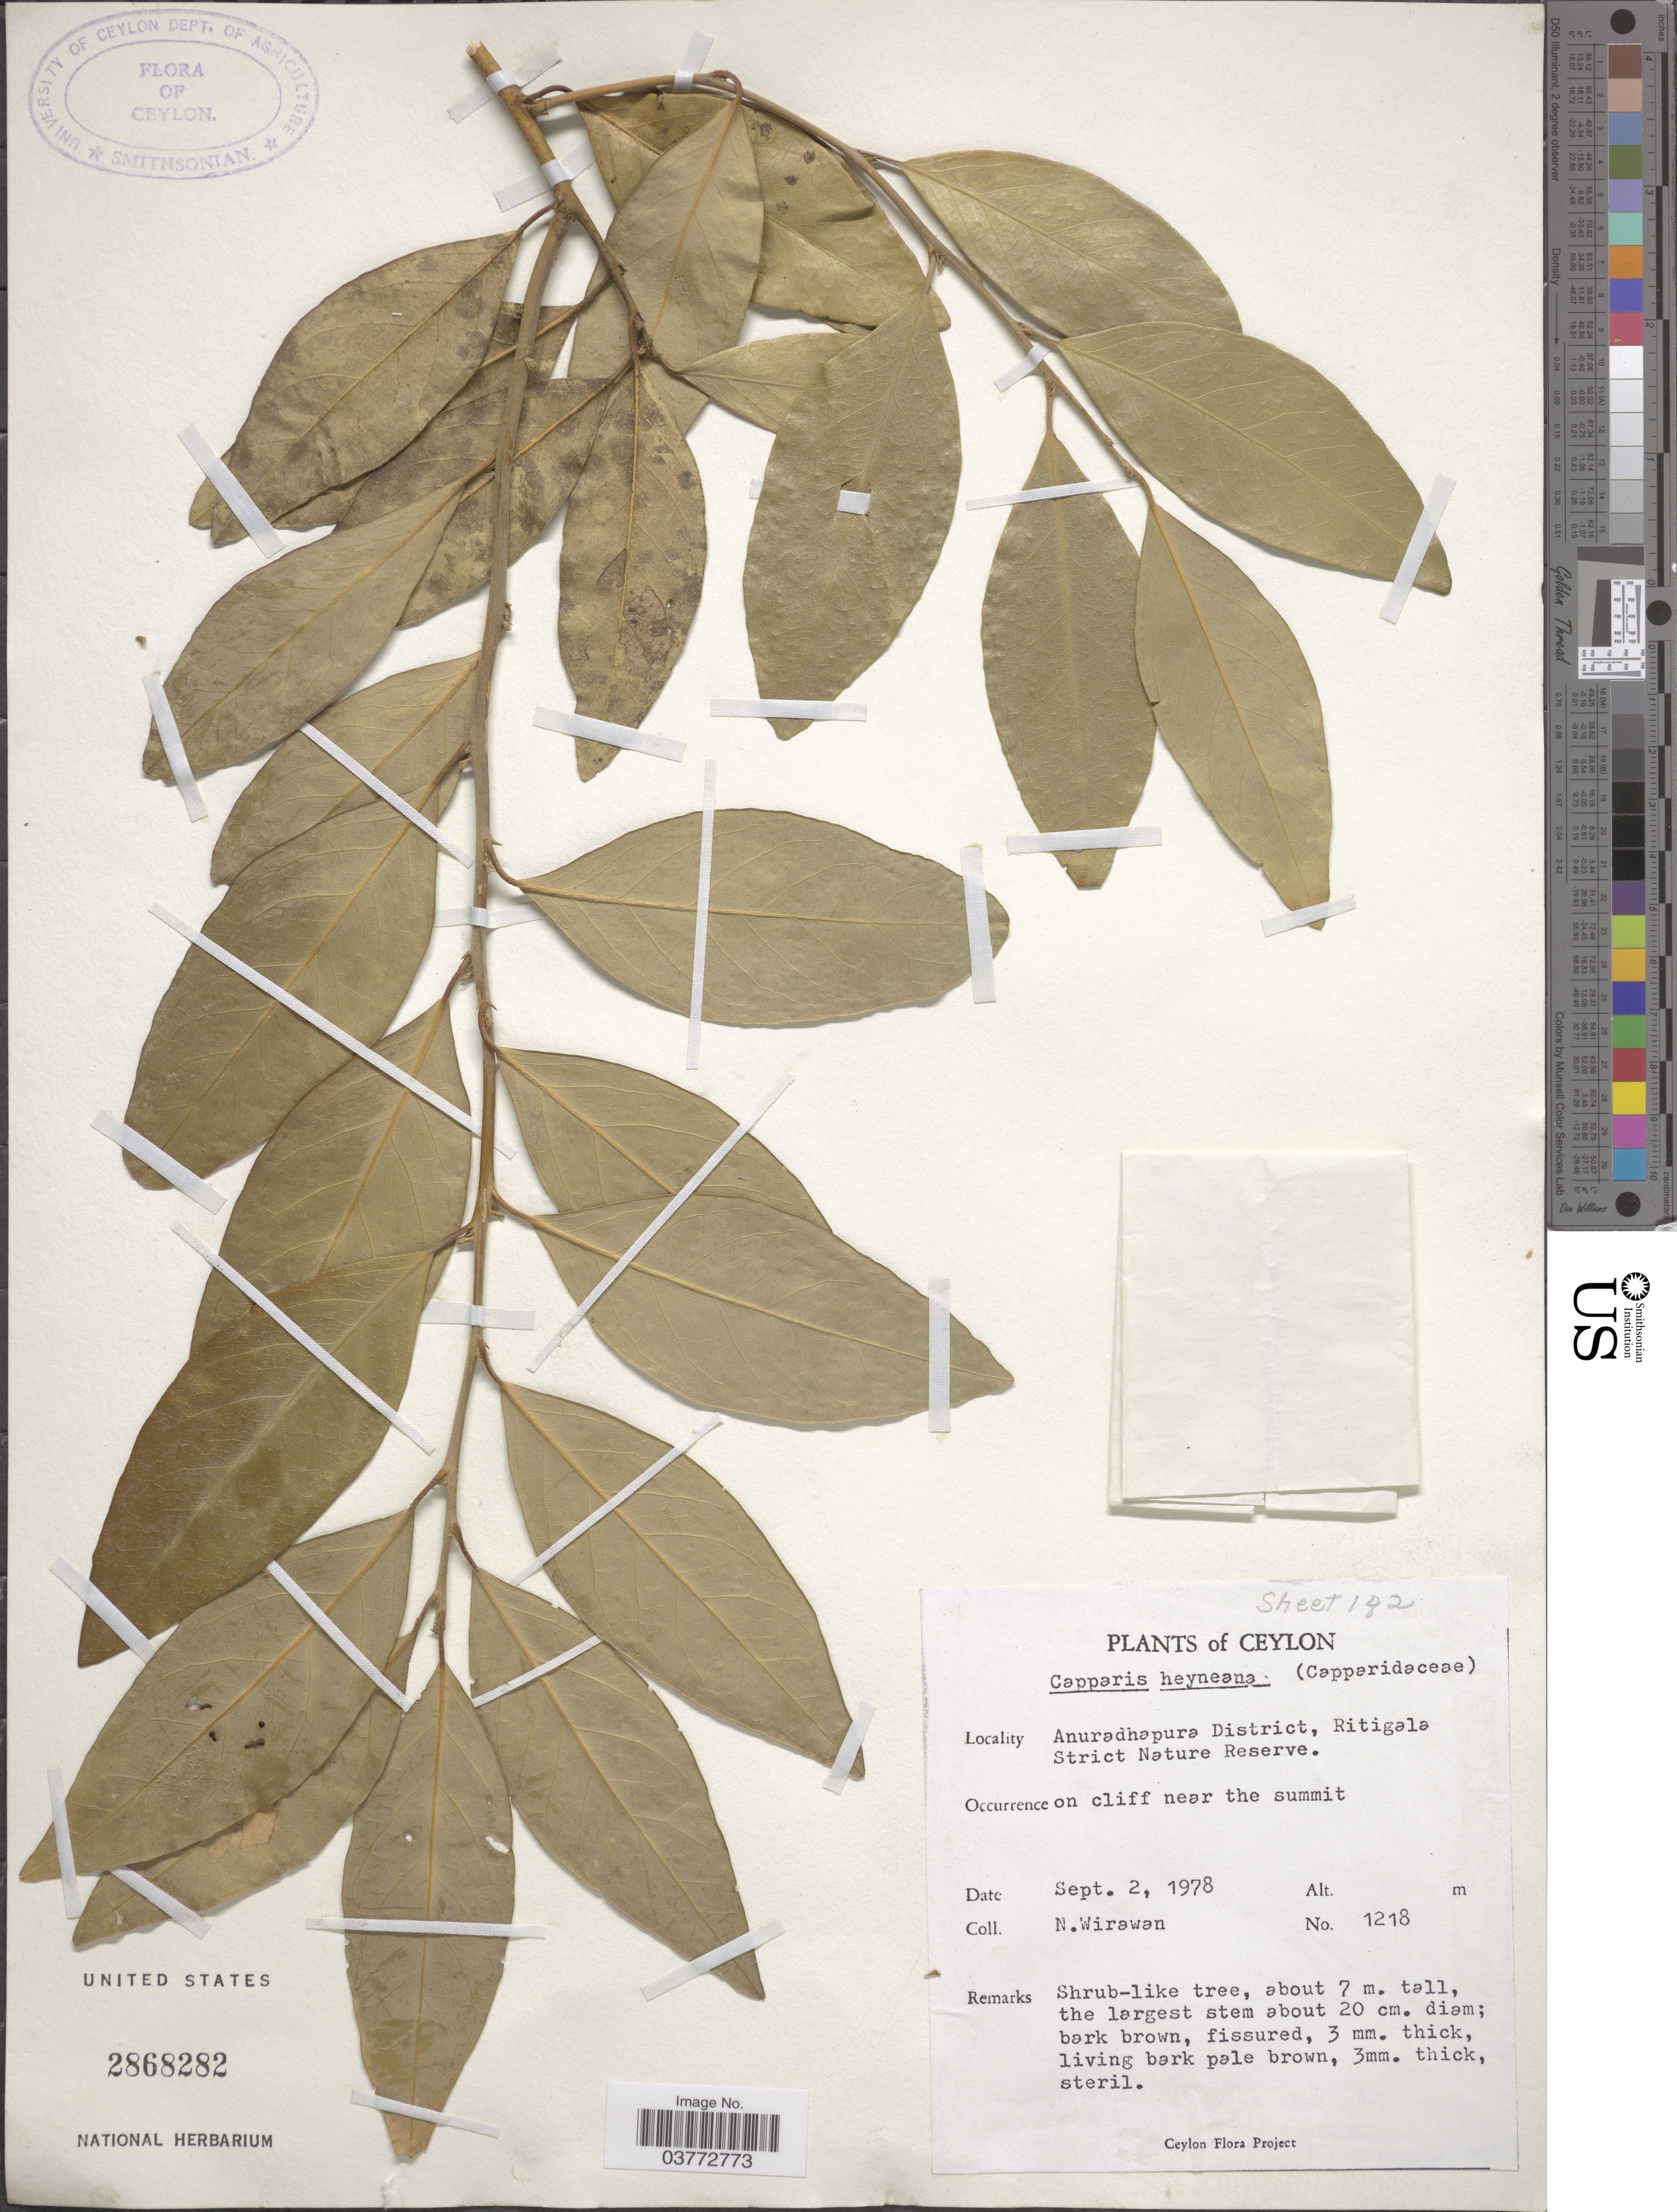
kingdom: Plantae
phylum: Tracheophyta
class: Magnoliopsida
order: Brassicales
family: Capparaceae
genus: Capparis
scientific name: Capparis heyneana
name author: Wall. ex Wight & Arn.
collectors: N. Wirawan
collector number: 1218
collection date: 1978-09-02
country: Sri Lanka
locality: Ceylon. Anuradhapura District, Ritigala Strict Nature Reserve. On cliff near the summit.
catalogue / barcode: US 2868282